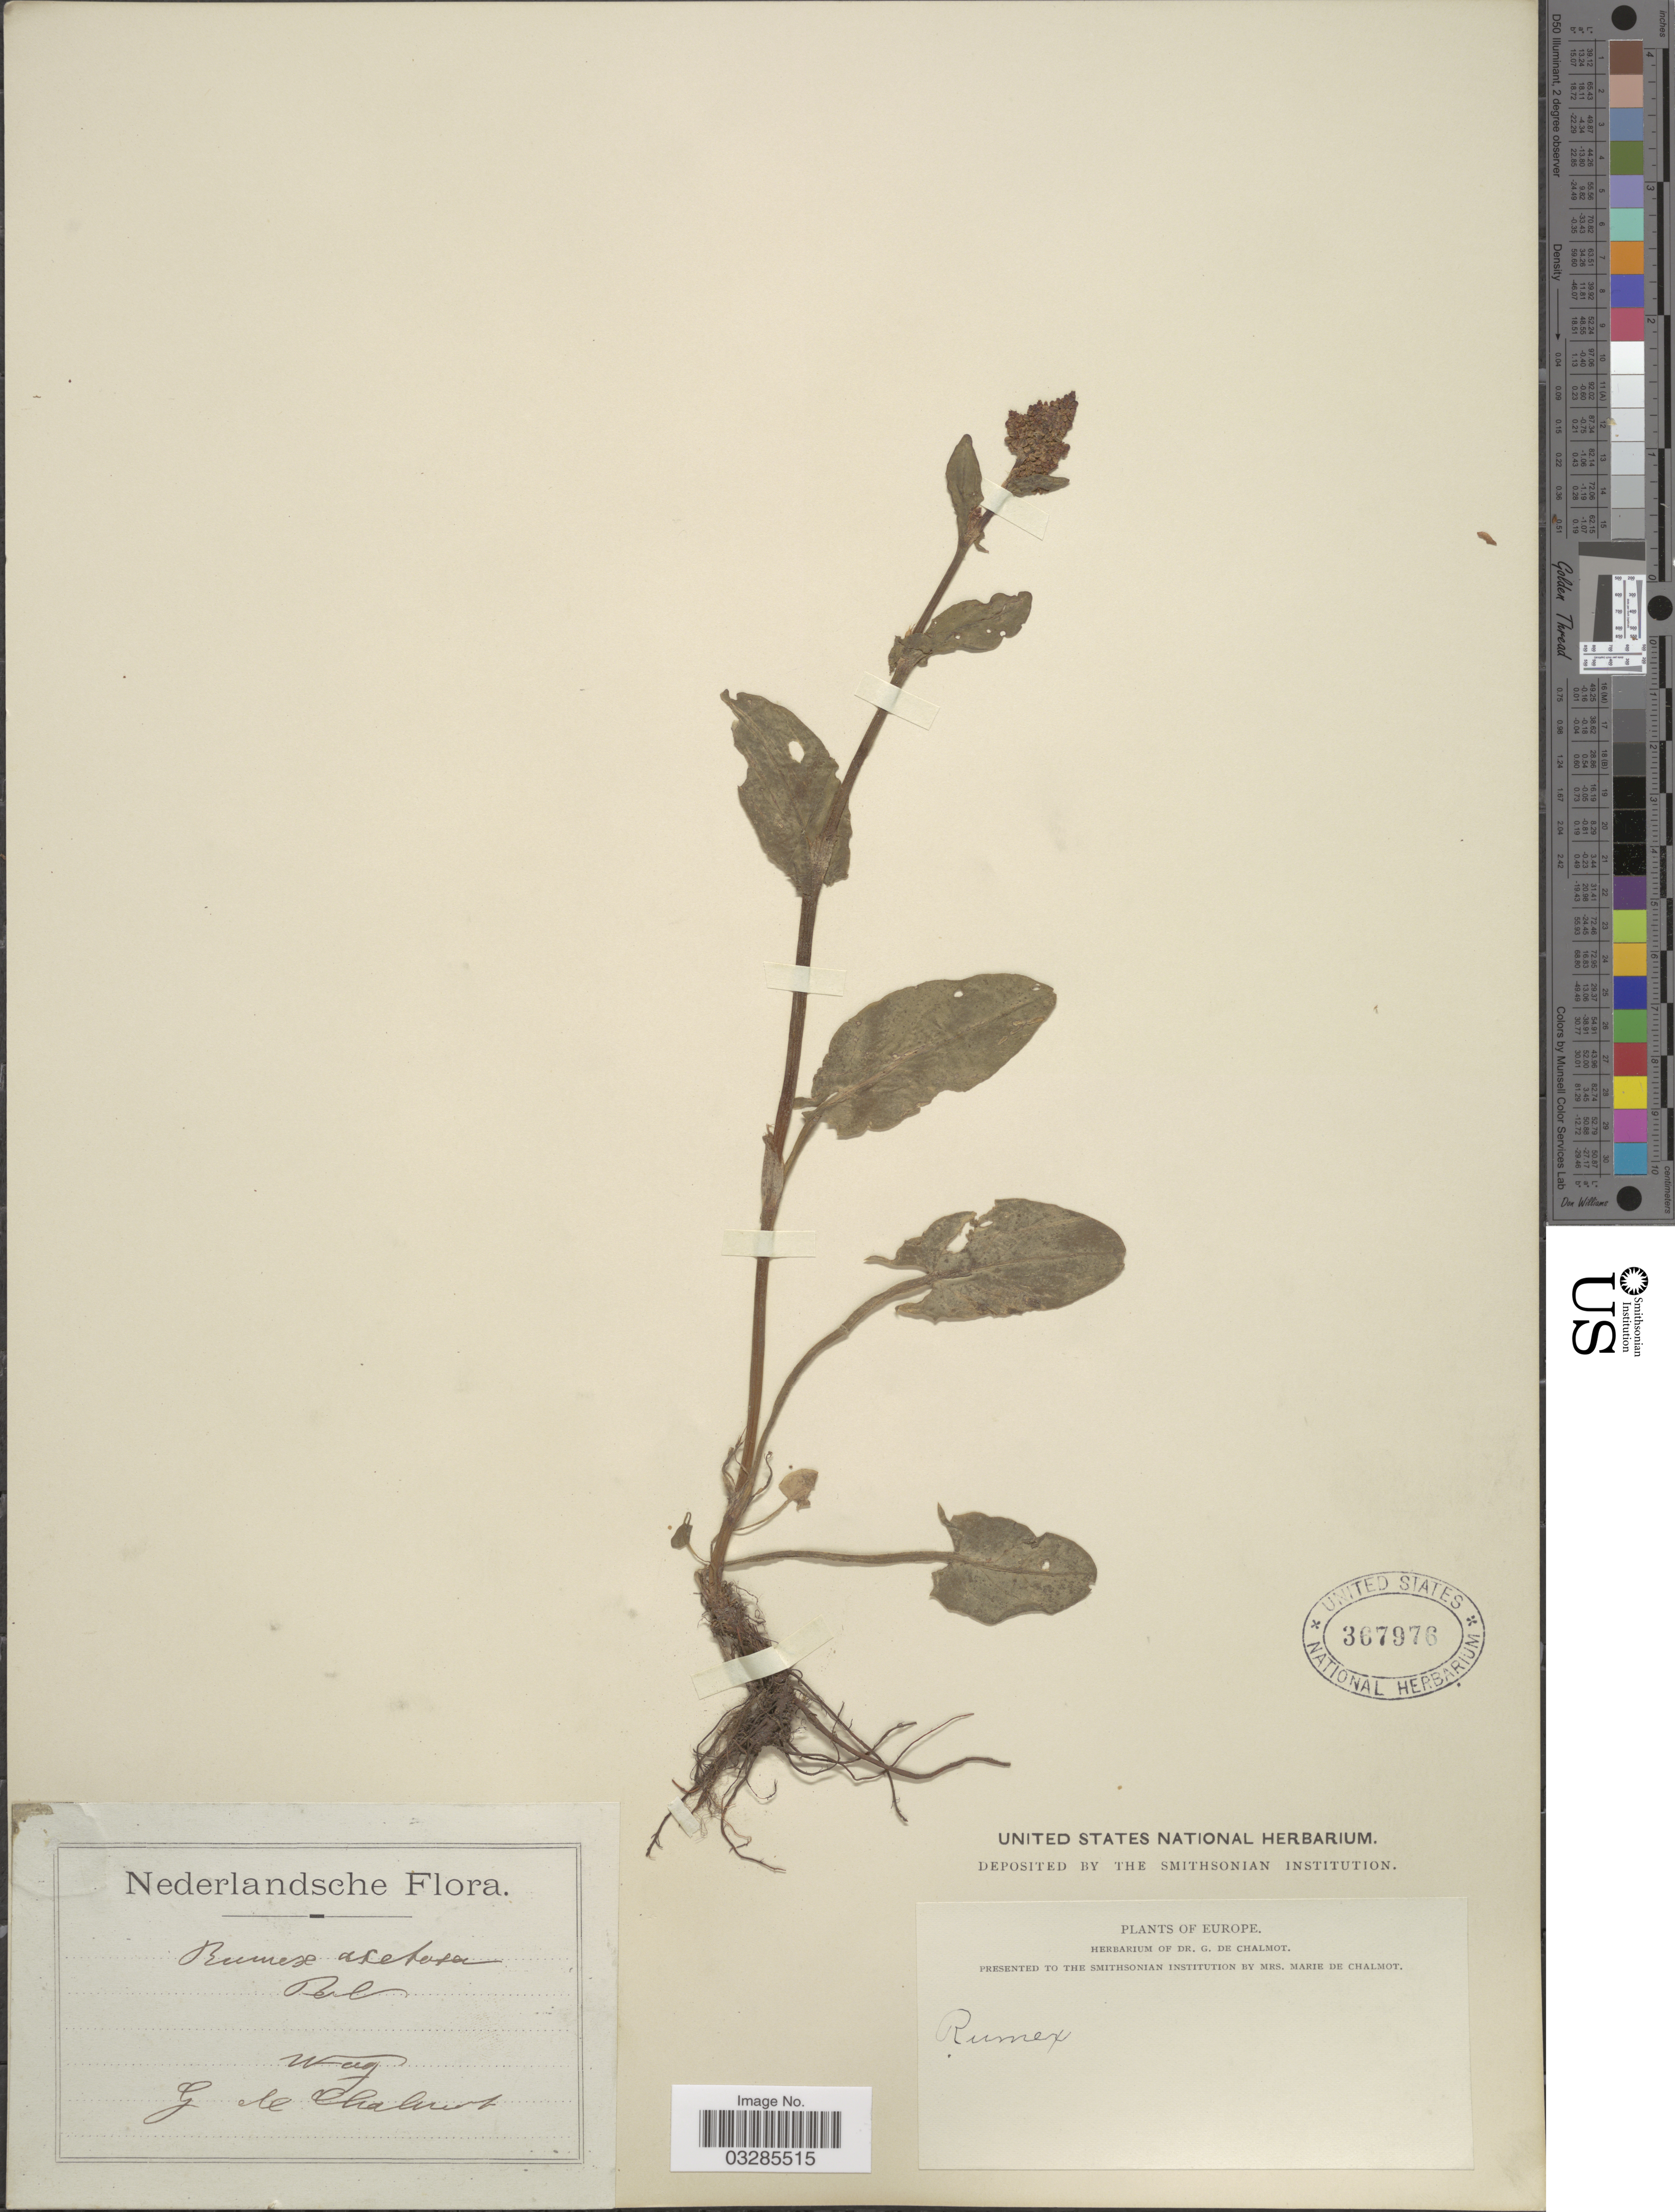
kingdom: Plantae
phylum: Tracheophyta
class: Magnoliopsida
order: Caryophyllales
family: Polygonaceae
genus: Rumex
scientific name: Rumex acetosa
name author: L.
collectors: G. de Chalmot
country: Netherlands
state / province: Gelderland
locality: Wag.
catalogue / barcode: US 367976